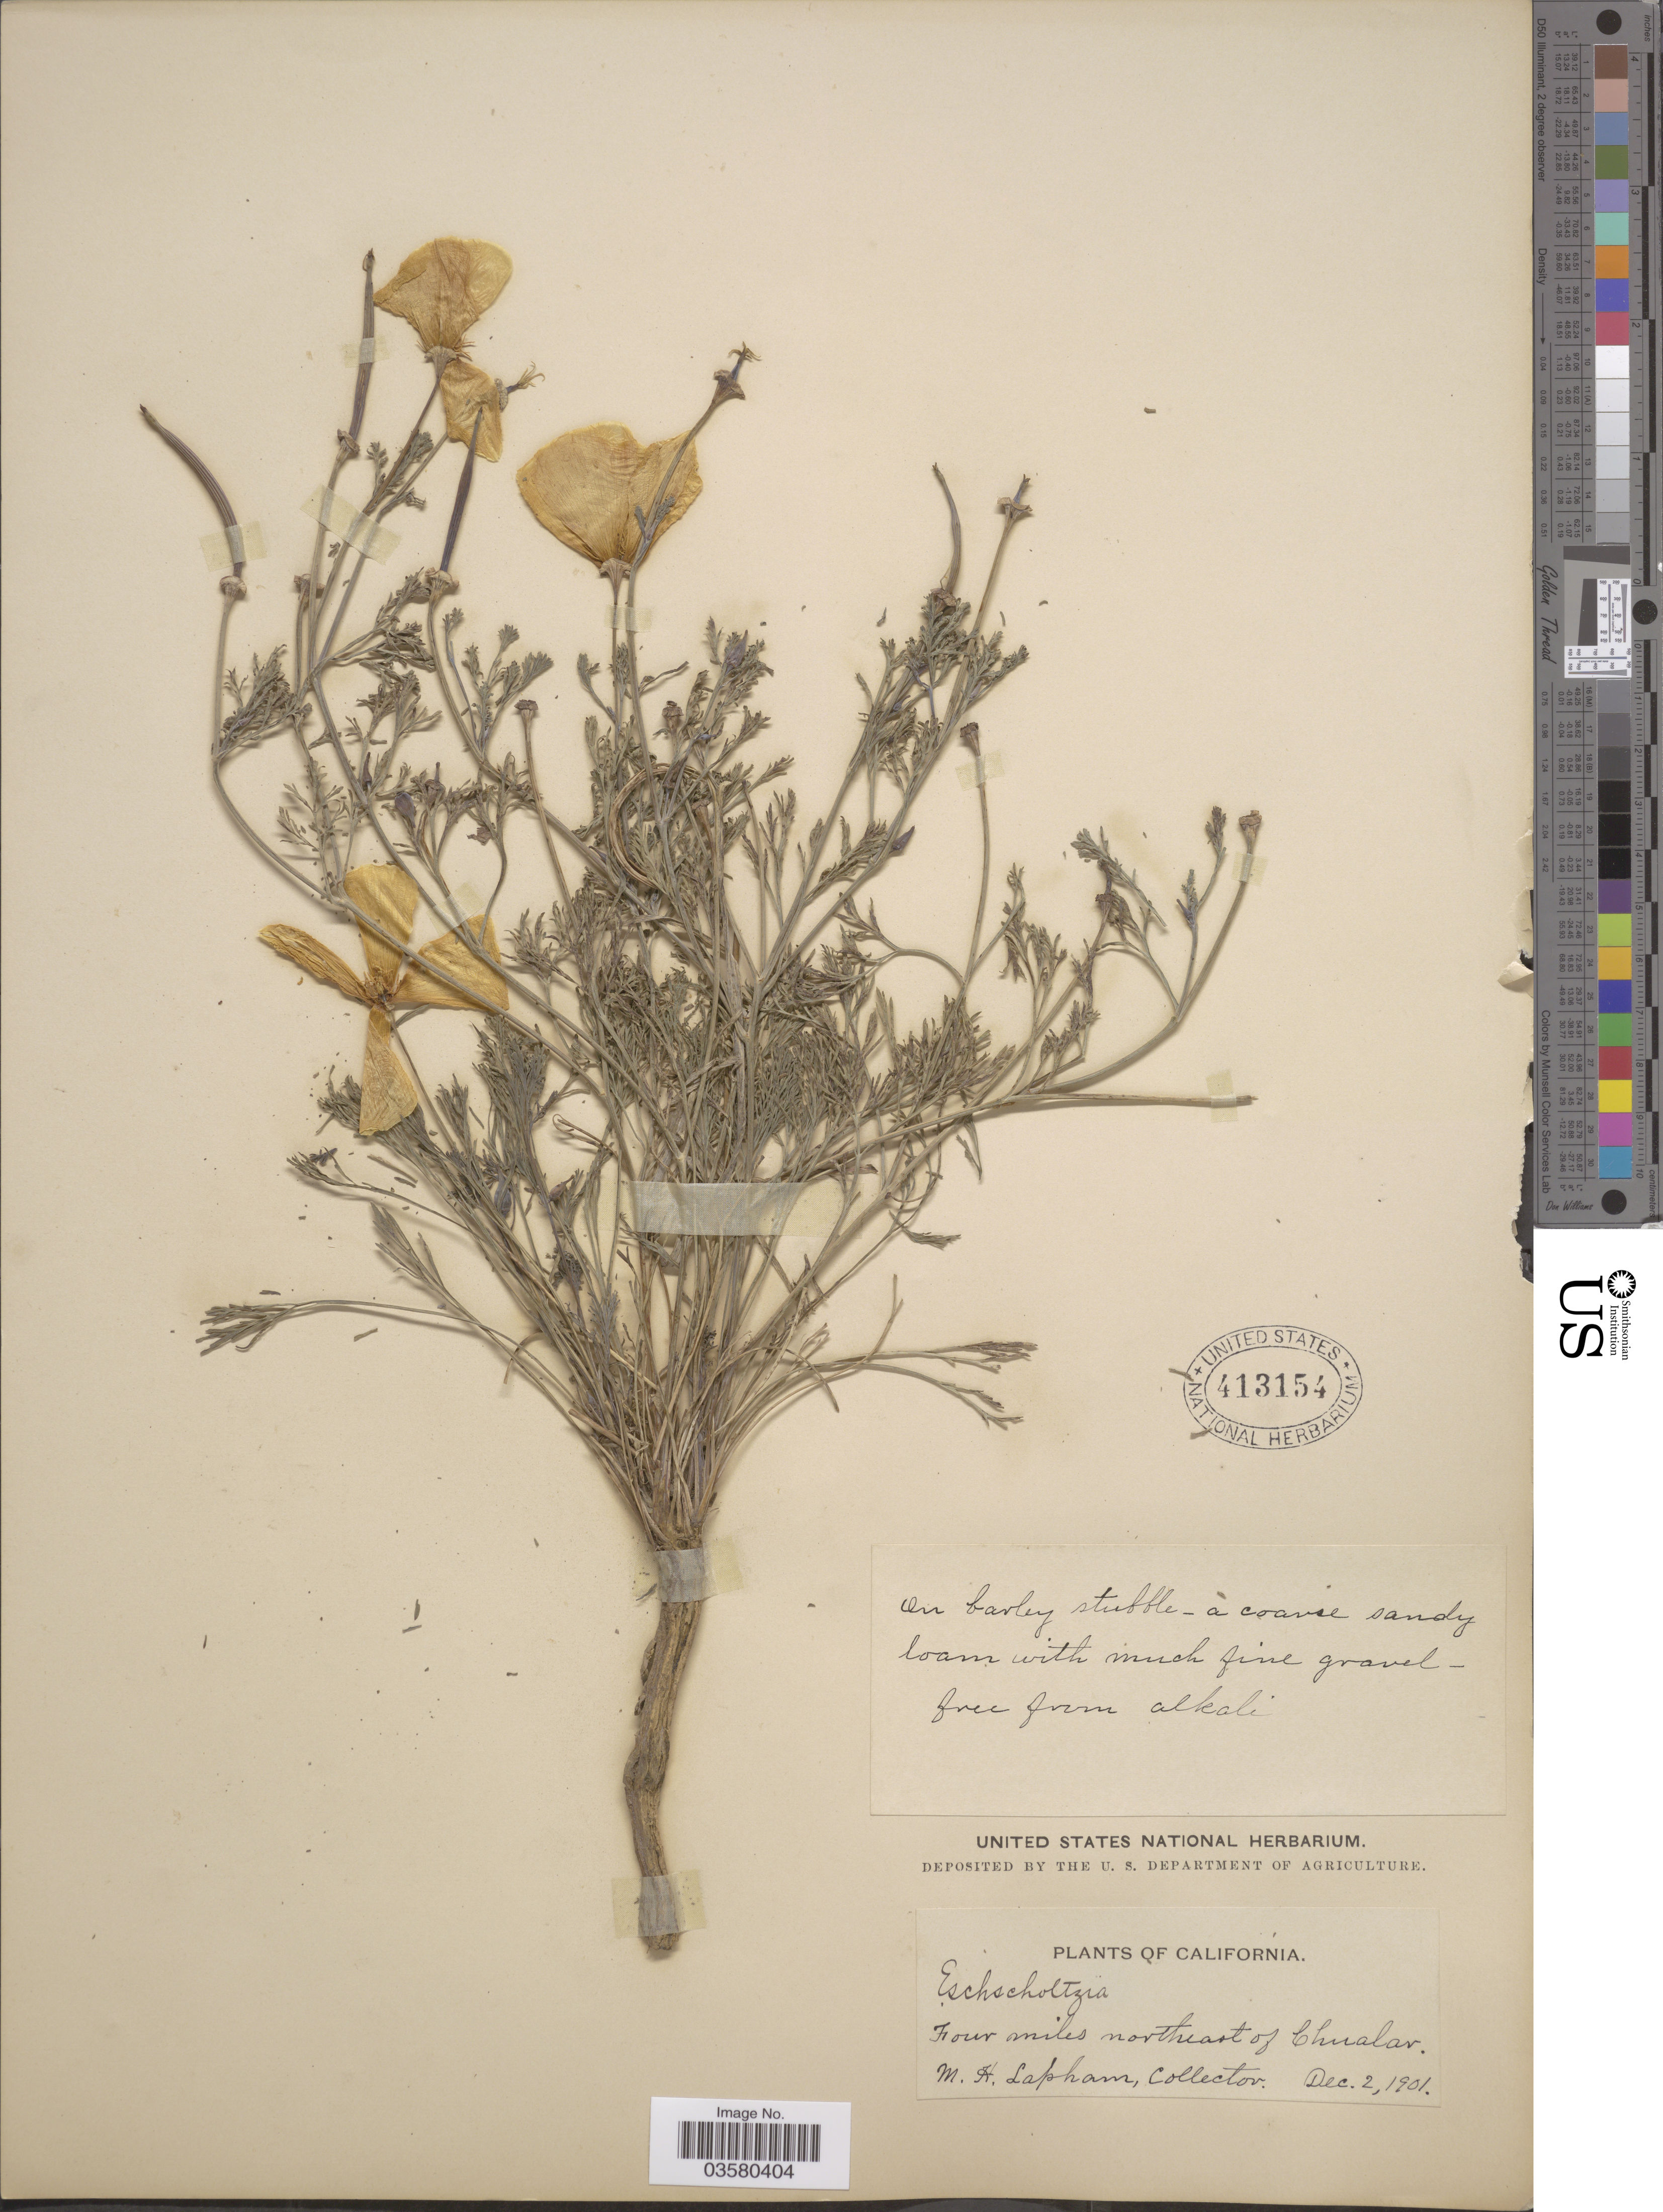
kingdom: Plantae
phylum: Tracheophyta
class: Magnoliopsida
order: Ranunculales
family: Papaveraceae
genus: Eschscholzia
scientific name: Eschscholzia californica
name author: Cham.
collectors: M. Lapham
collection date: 1901-12-02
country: United States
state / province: California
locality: Four miles northeast of Chualar.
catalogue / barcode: US 413154